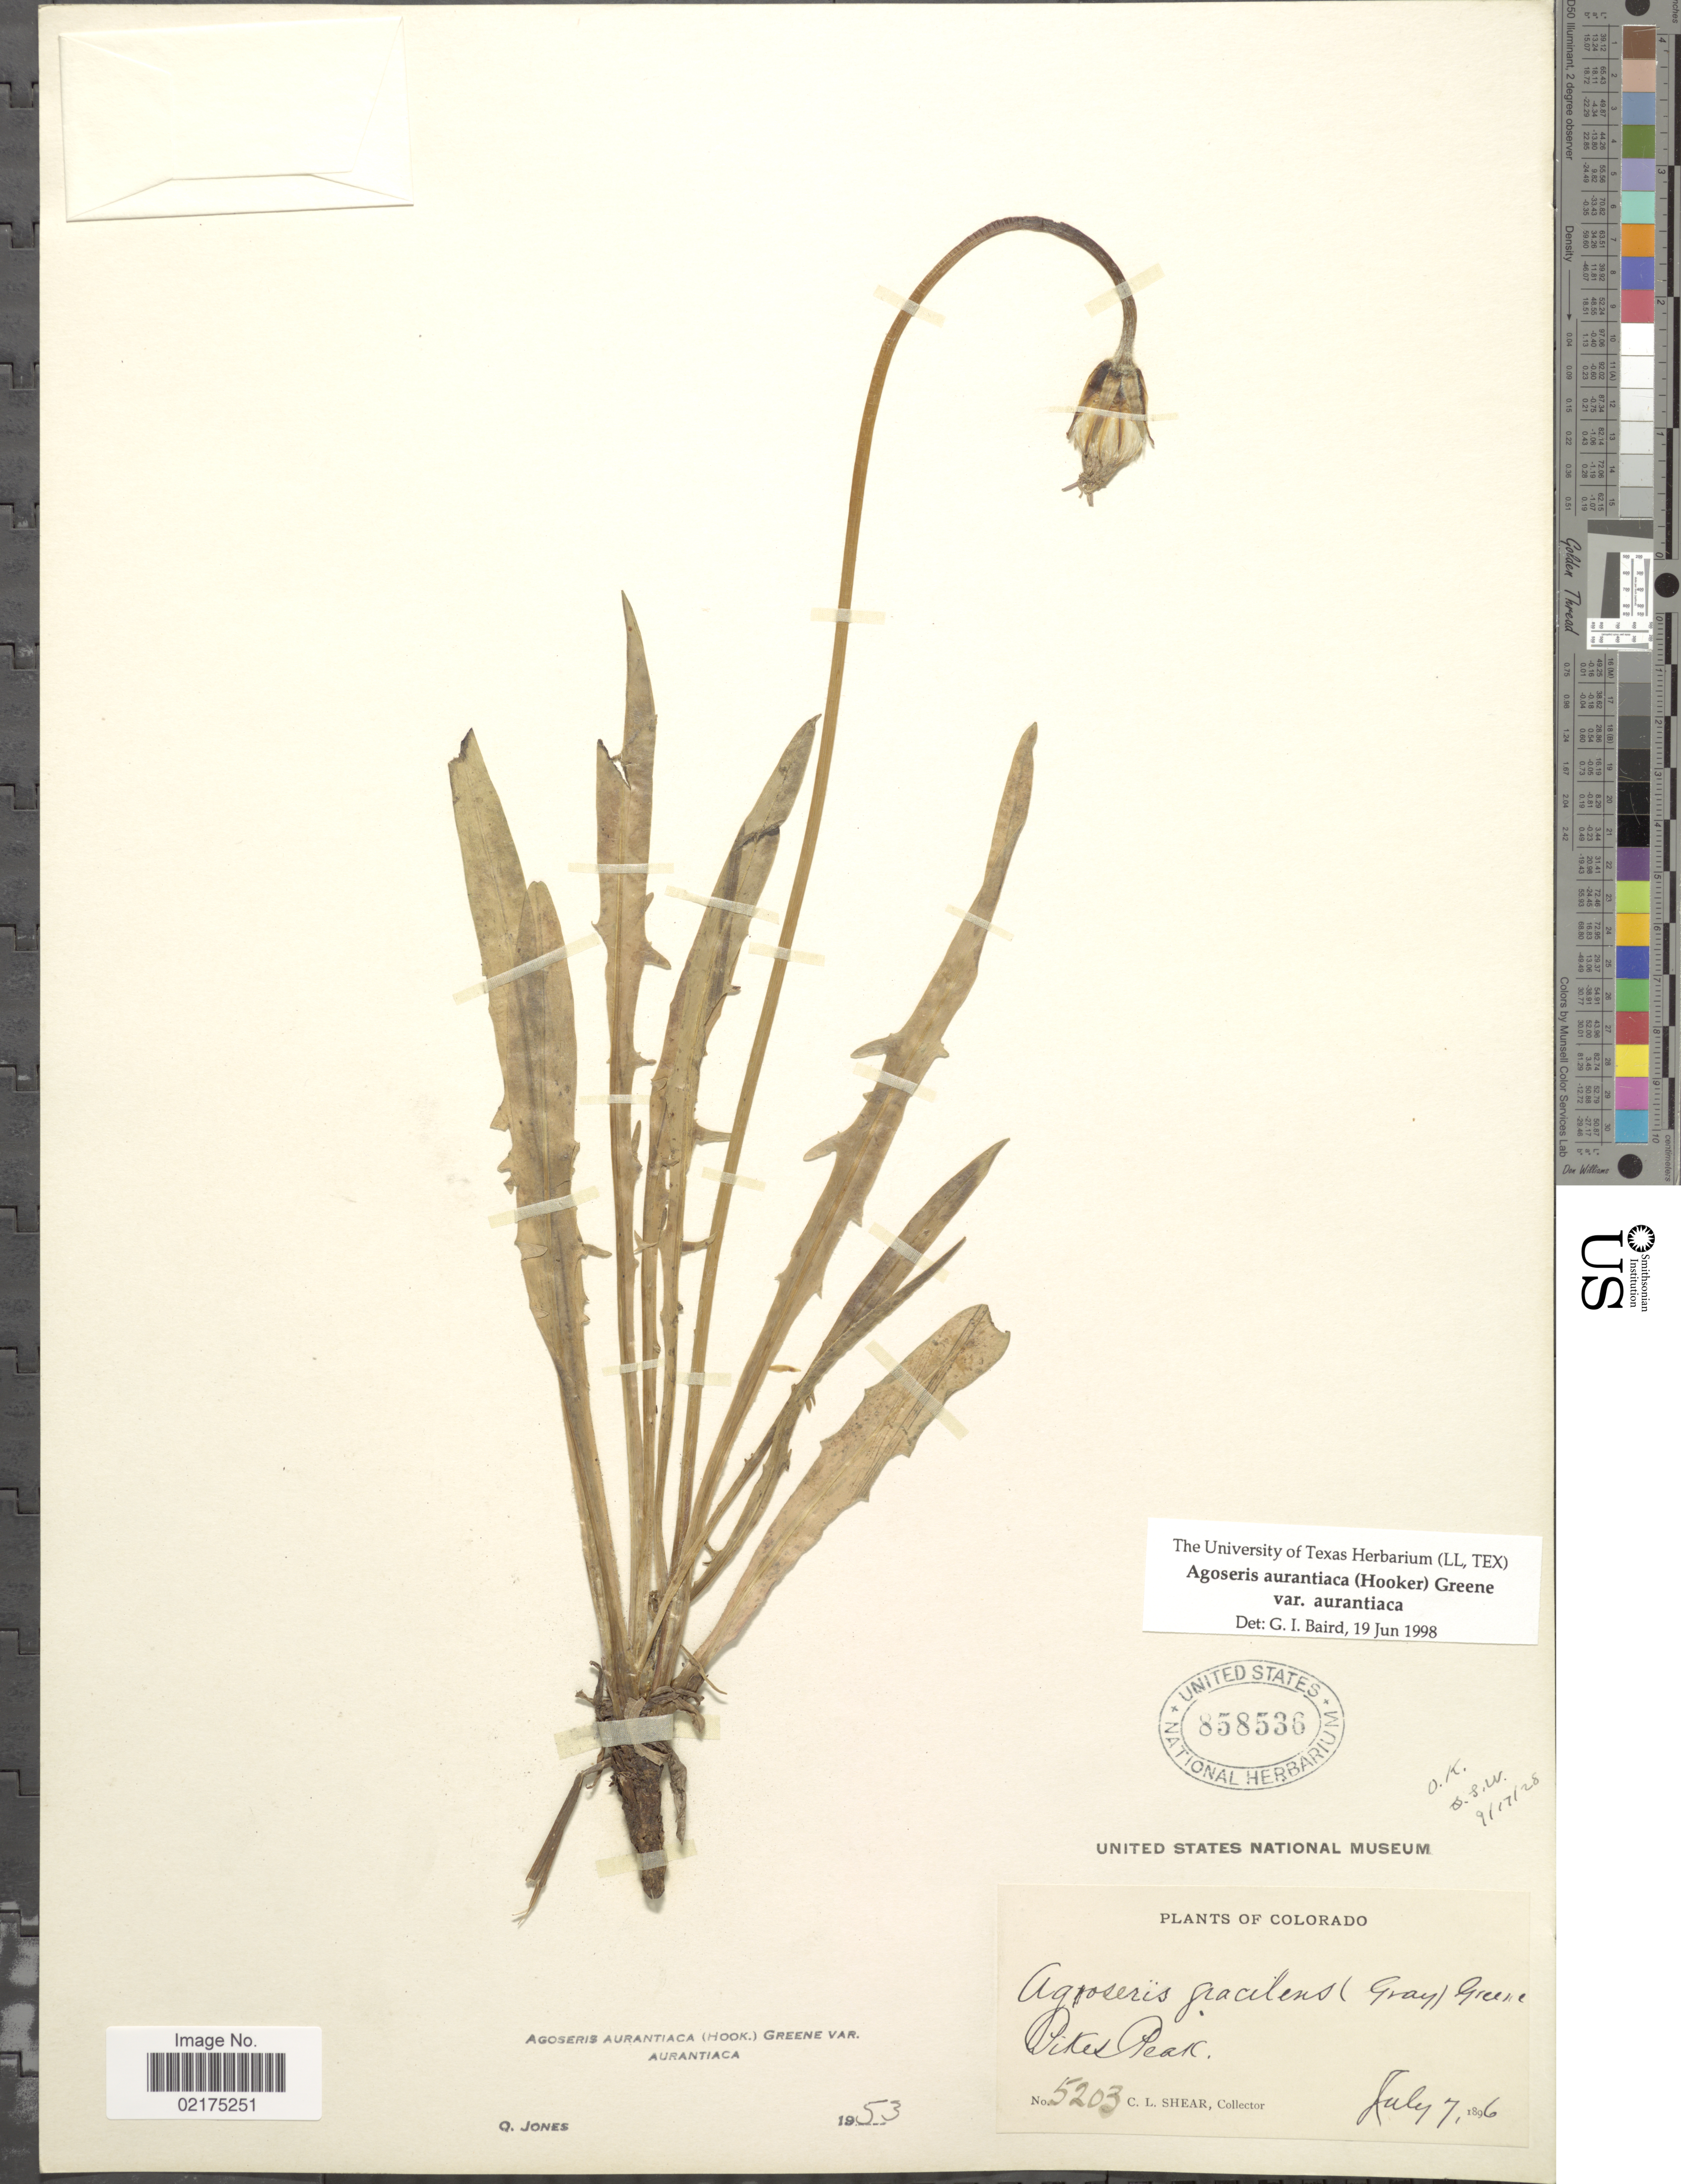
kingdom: Plantae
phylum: Tracheophyta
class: Magnoliopsida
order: Asterales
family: Asteraceae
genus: Agoseris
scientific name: Agoseris aurantiaca var. aurantiaca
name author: (Hook.) Greene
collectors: C. L. Shear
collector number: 5203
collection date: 1896-07-07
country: United States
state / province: Colorado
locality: Pikes Peak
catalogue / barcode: US 858536